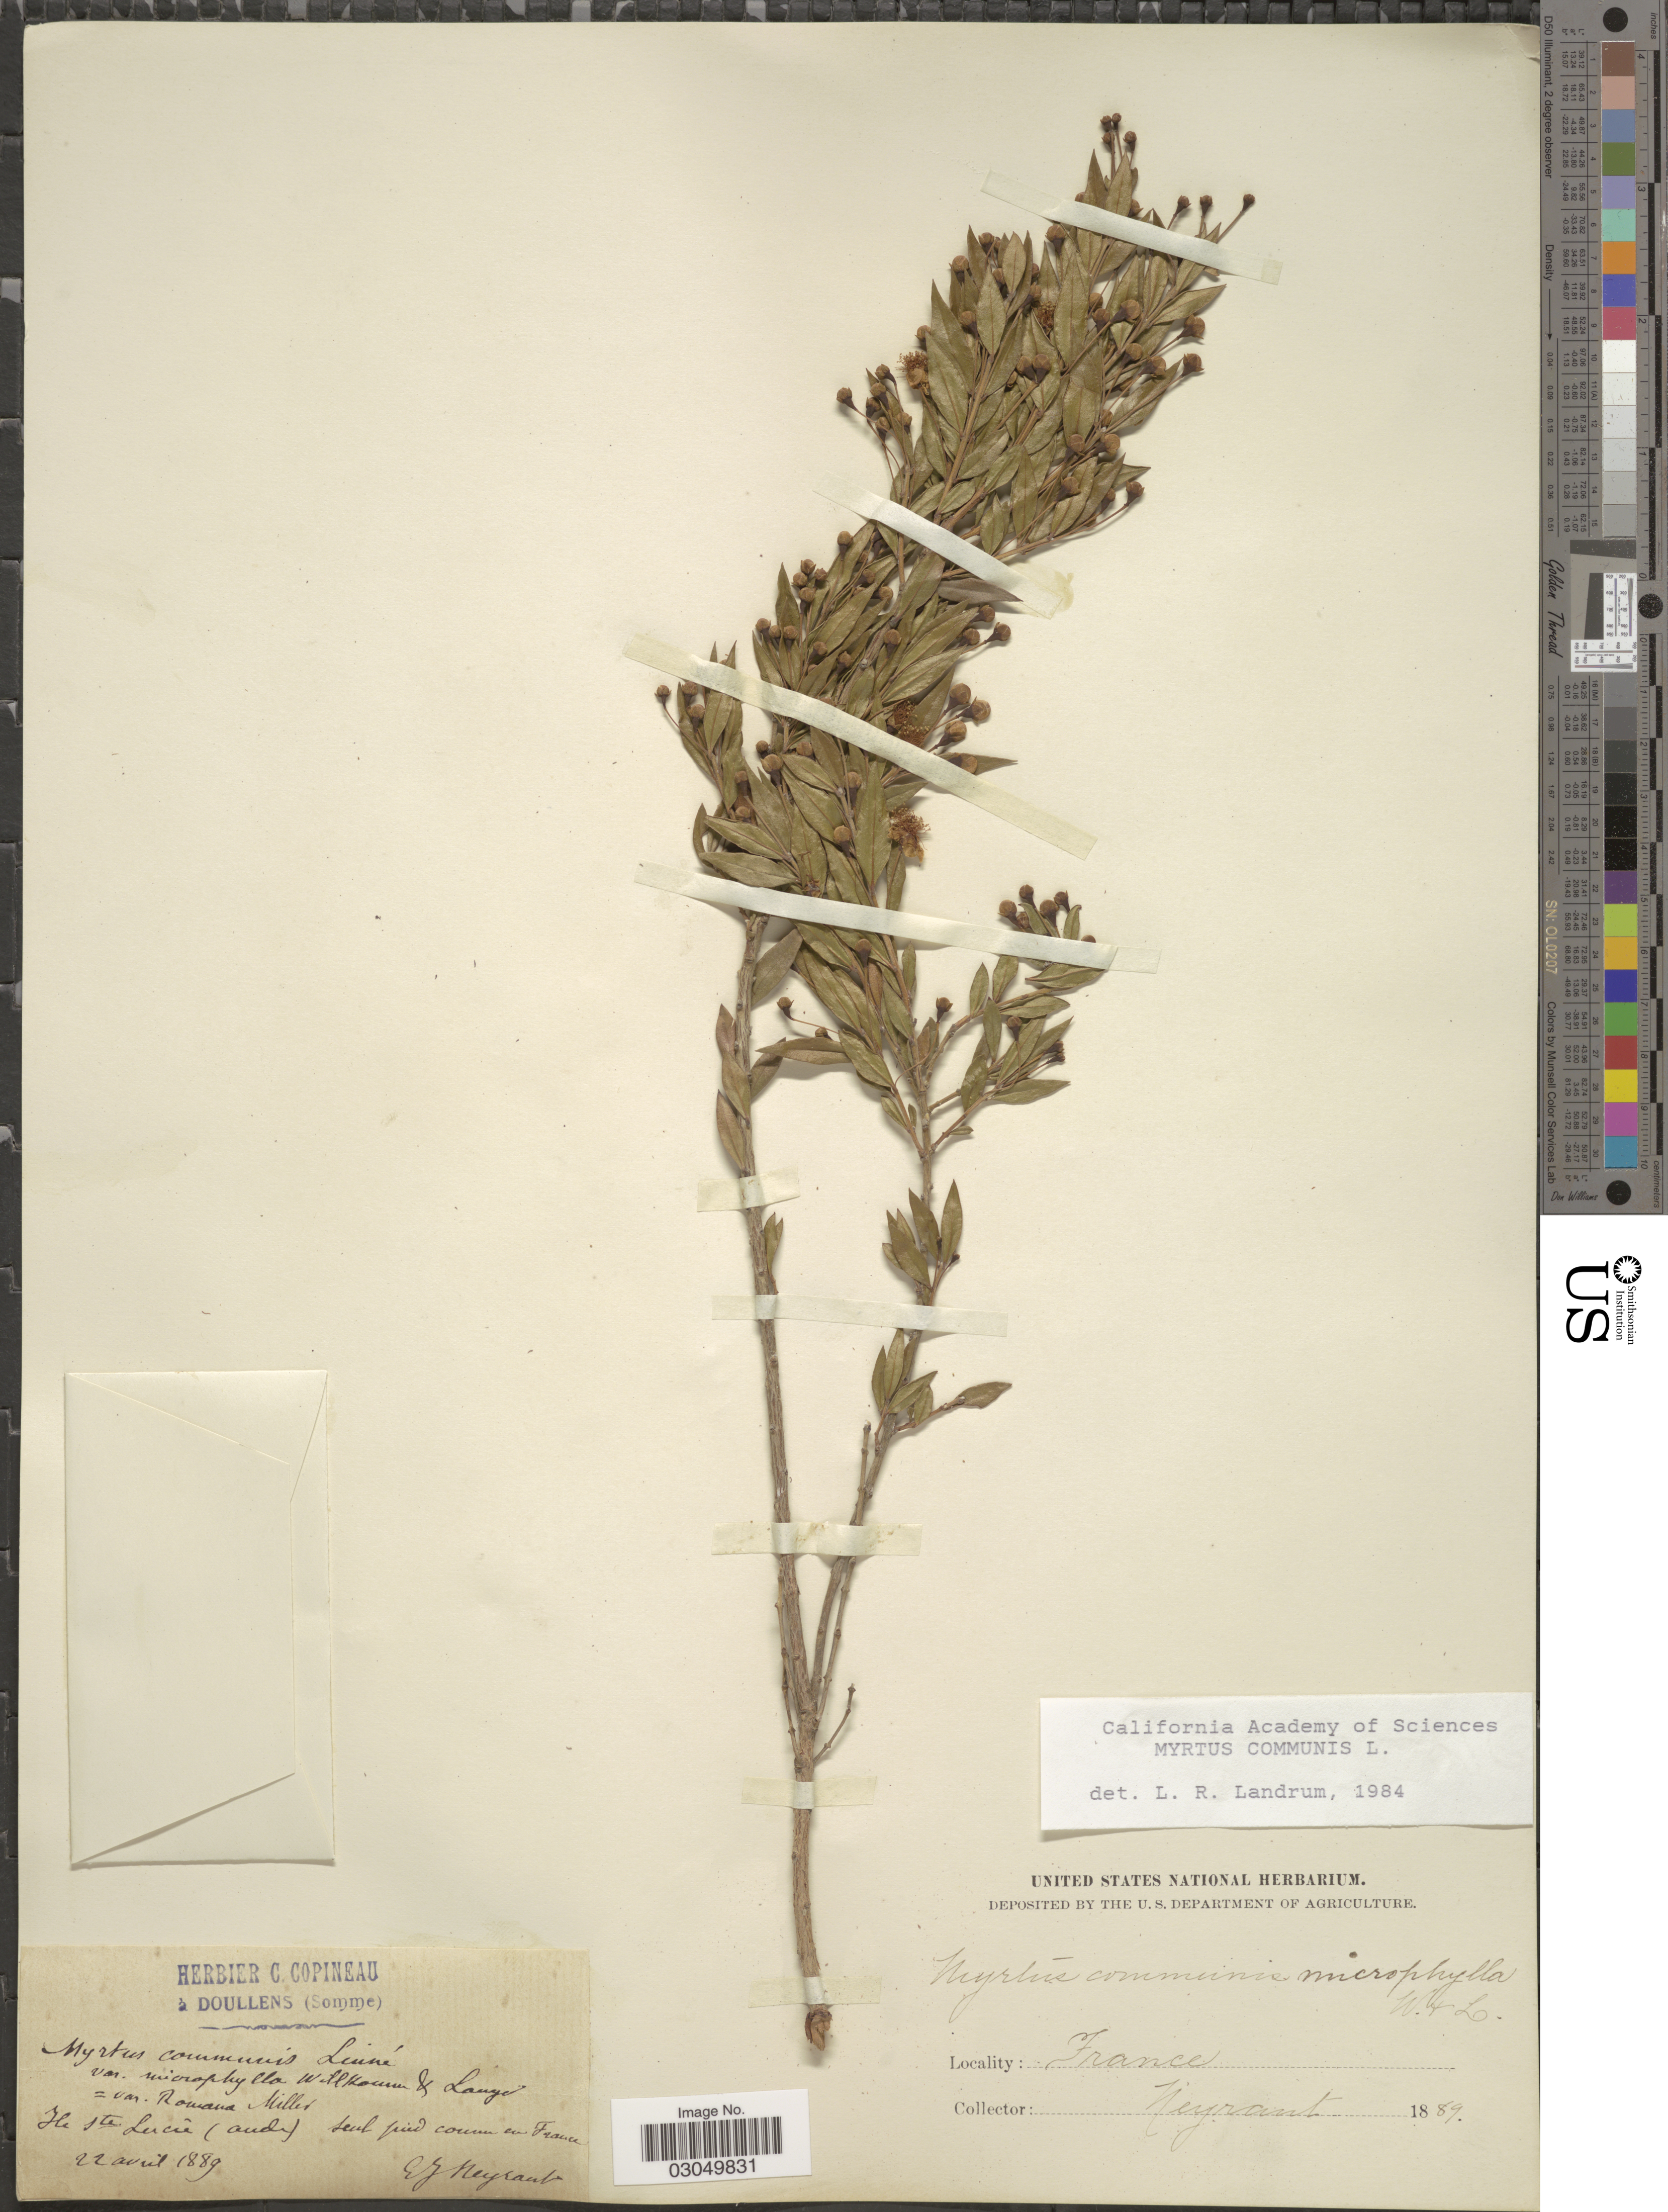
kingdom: Plantae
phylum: Tracheophyta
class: Magnoliopsida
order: Myrtales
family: Myrtaceae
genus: Myrtus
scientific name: Myrtus communis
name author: L.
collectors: E. Neyraut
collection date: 1889-04-22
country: France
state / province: Occitanie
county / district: Aude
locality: Ile Ste. Lucie (aude) seul pied course [interpreted] en France.